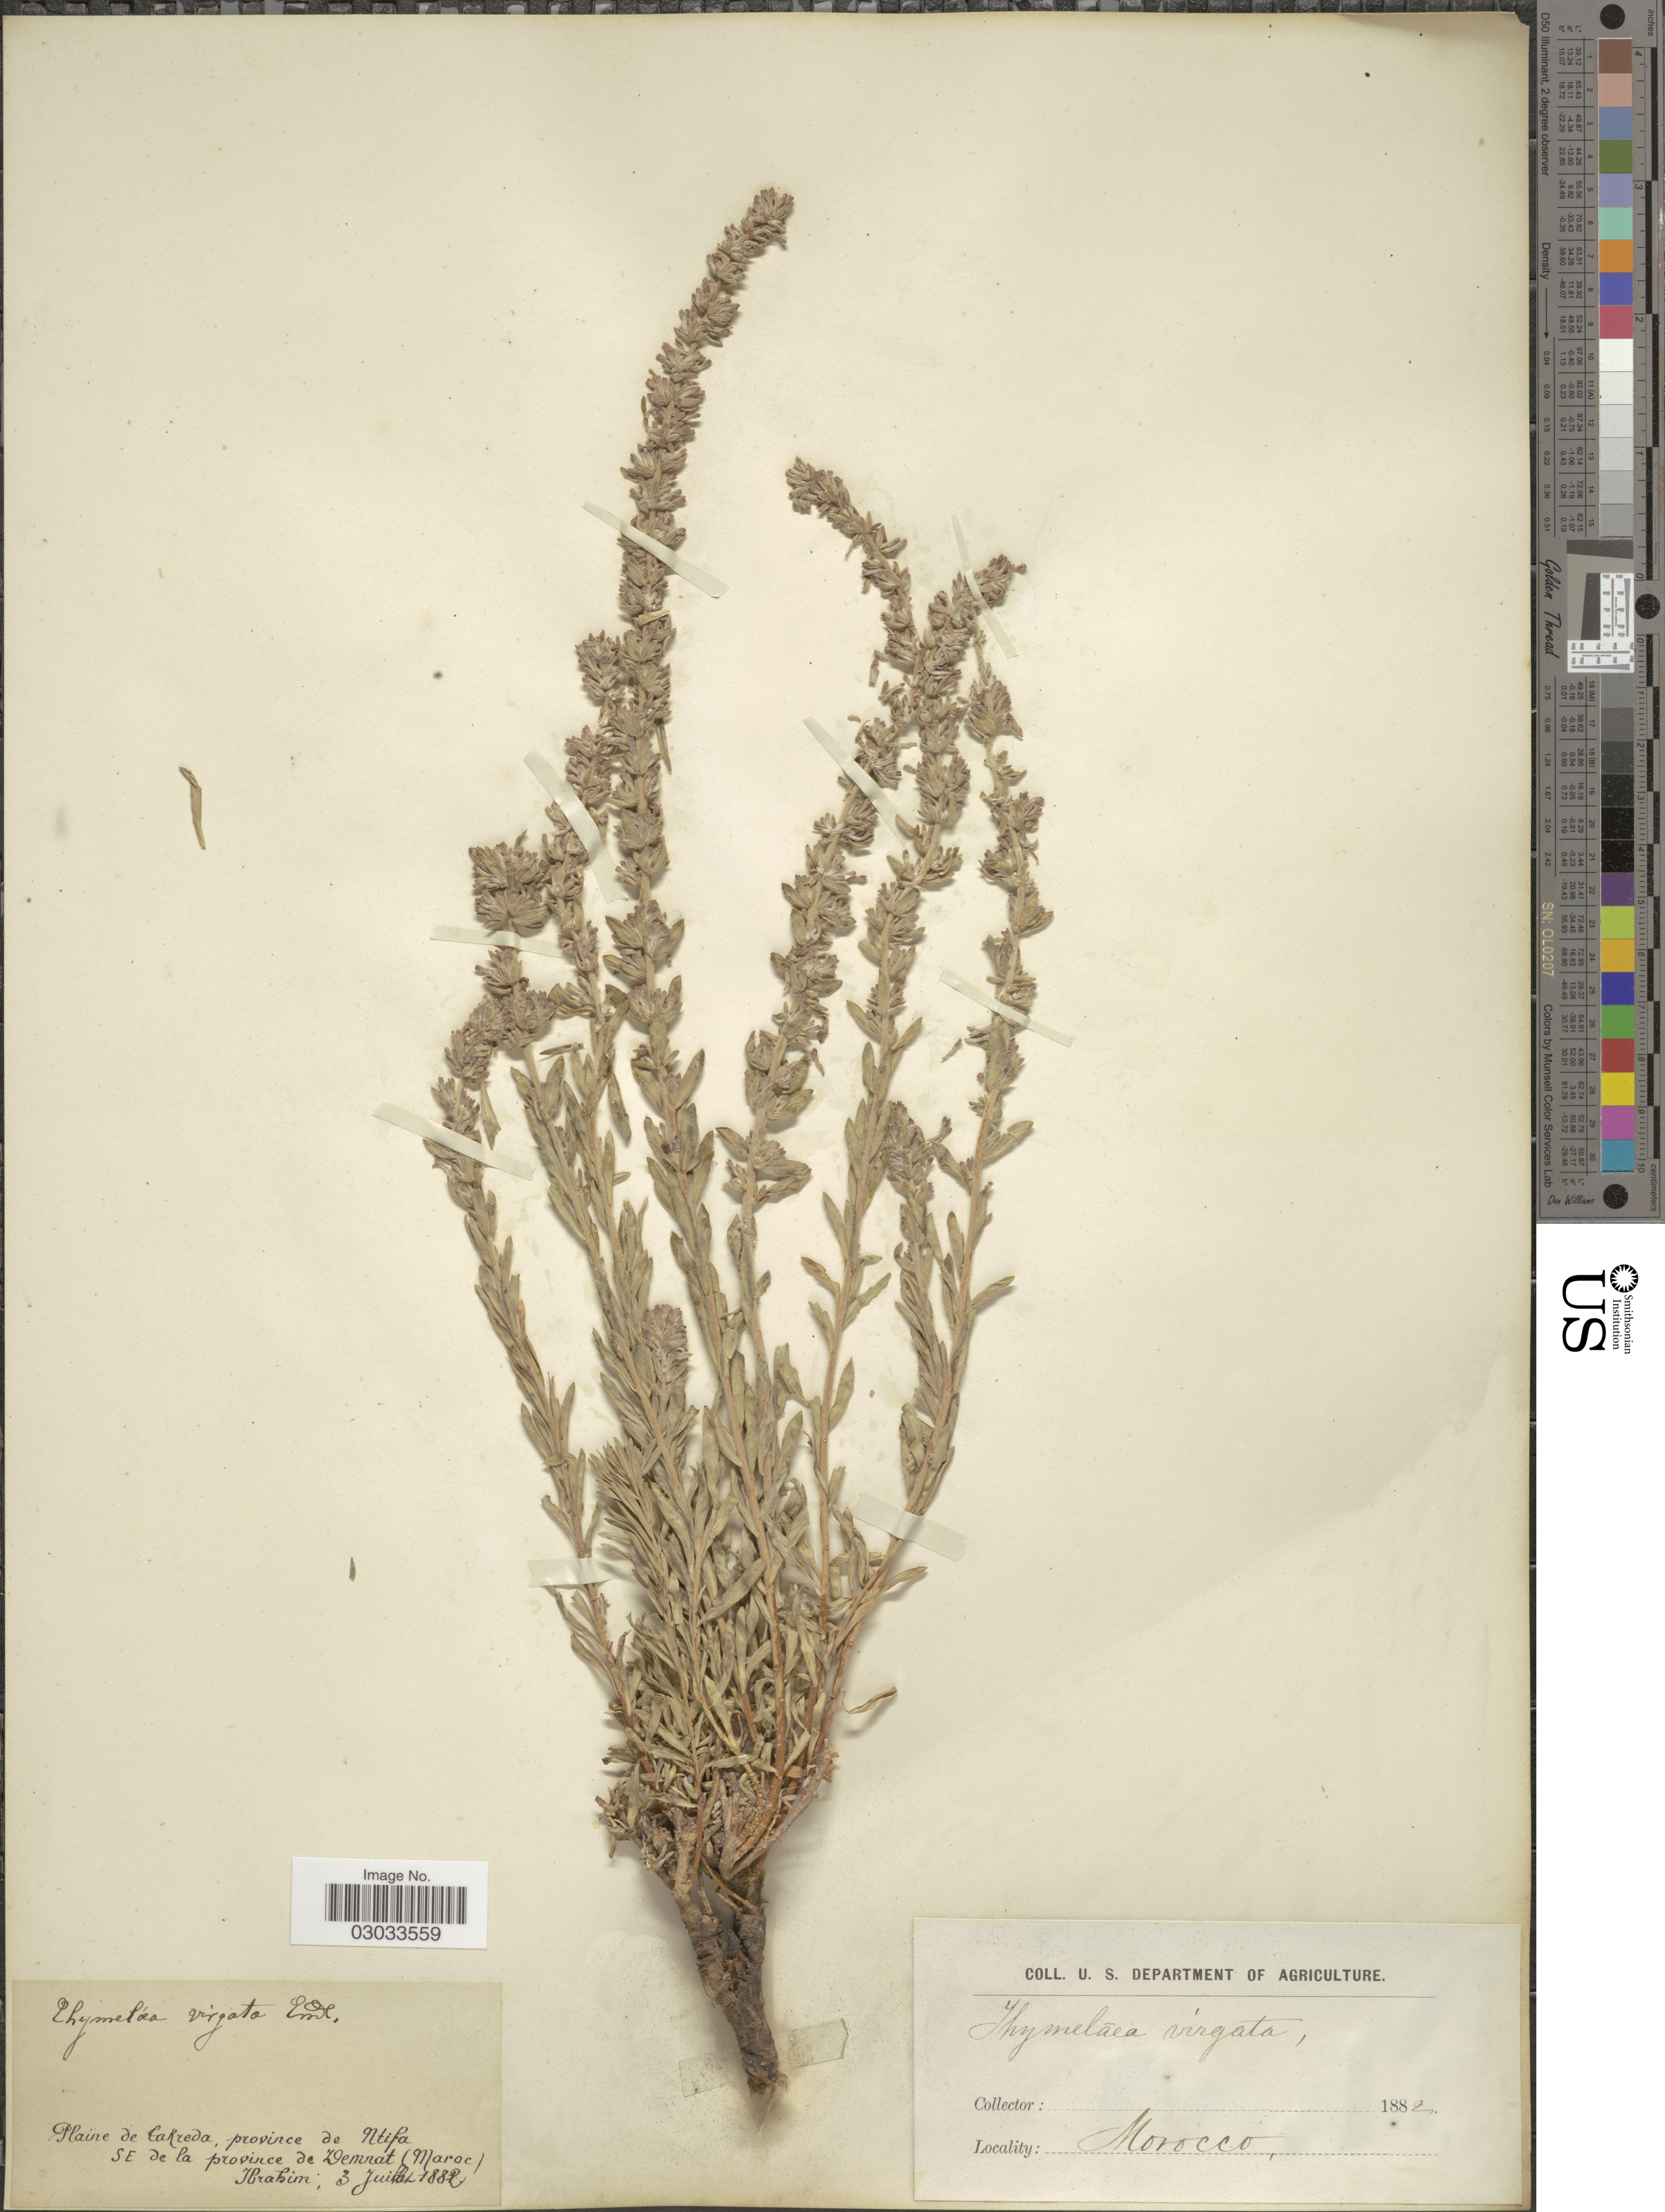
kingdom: Plantae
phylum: Tracheophyta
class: Magnoliopsida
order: Malvales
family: Thymelaeaceae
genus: Thymelaea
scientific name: Thymelaea virgata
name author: (Desf.) Endl.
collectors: -. Ibrahim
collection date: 1882-07-03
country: Morocco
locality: Plaine de CaKreda, province de Ntifa, SE de la province de Demnat (Maroc). Morocco.